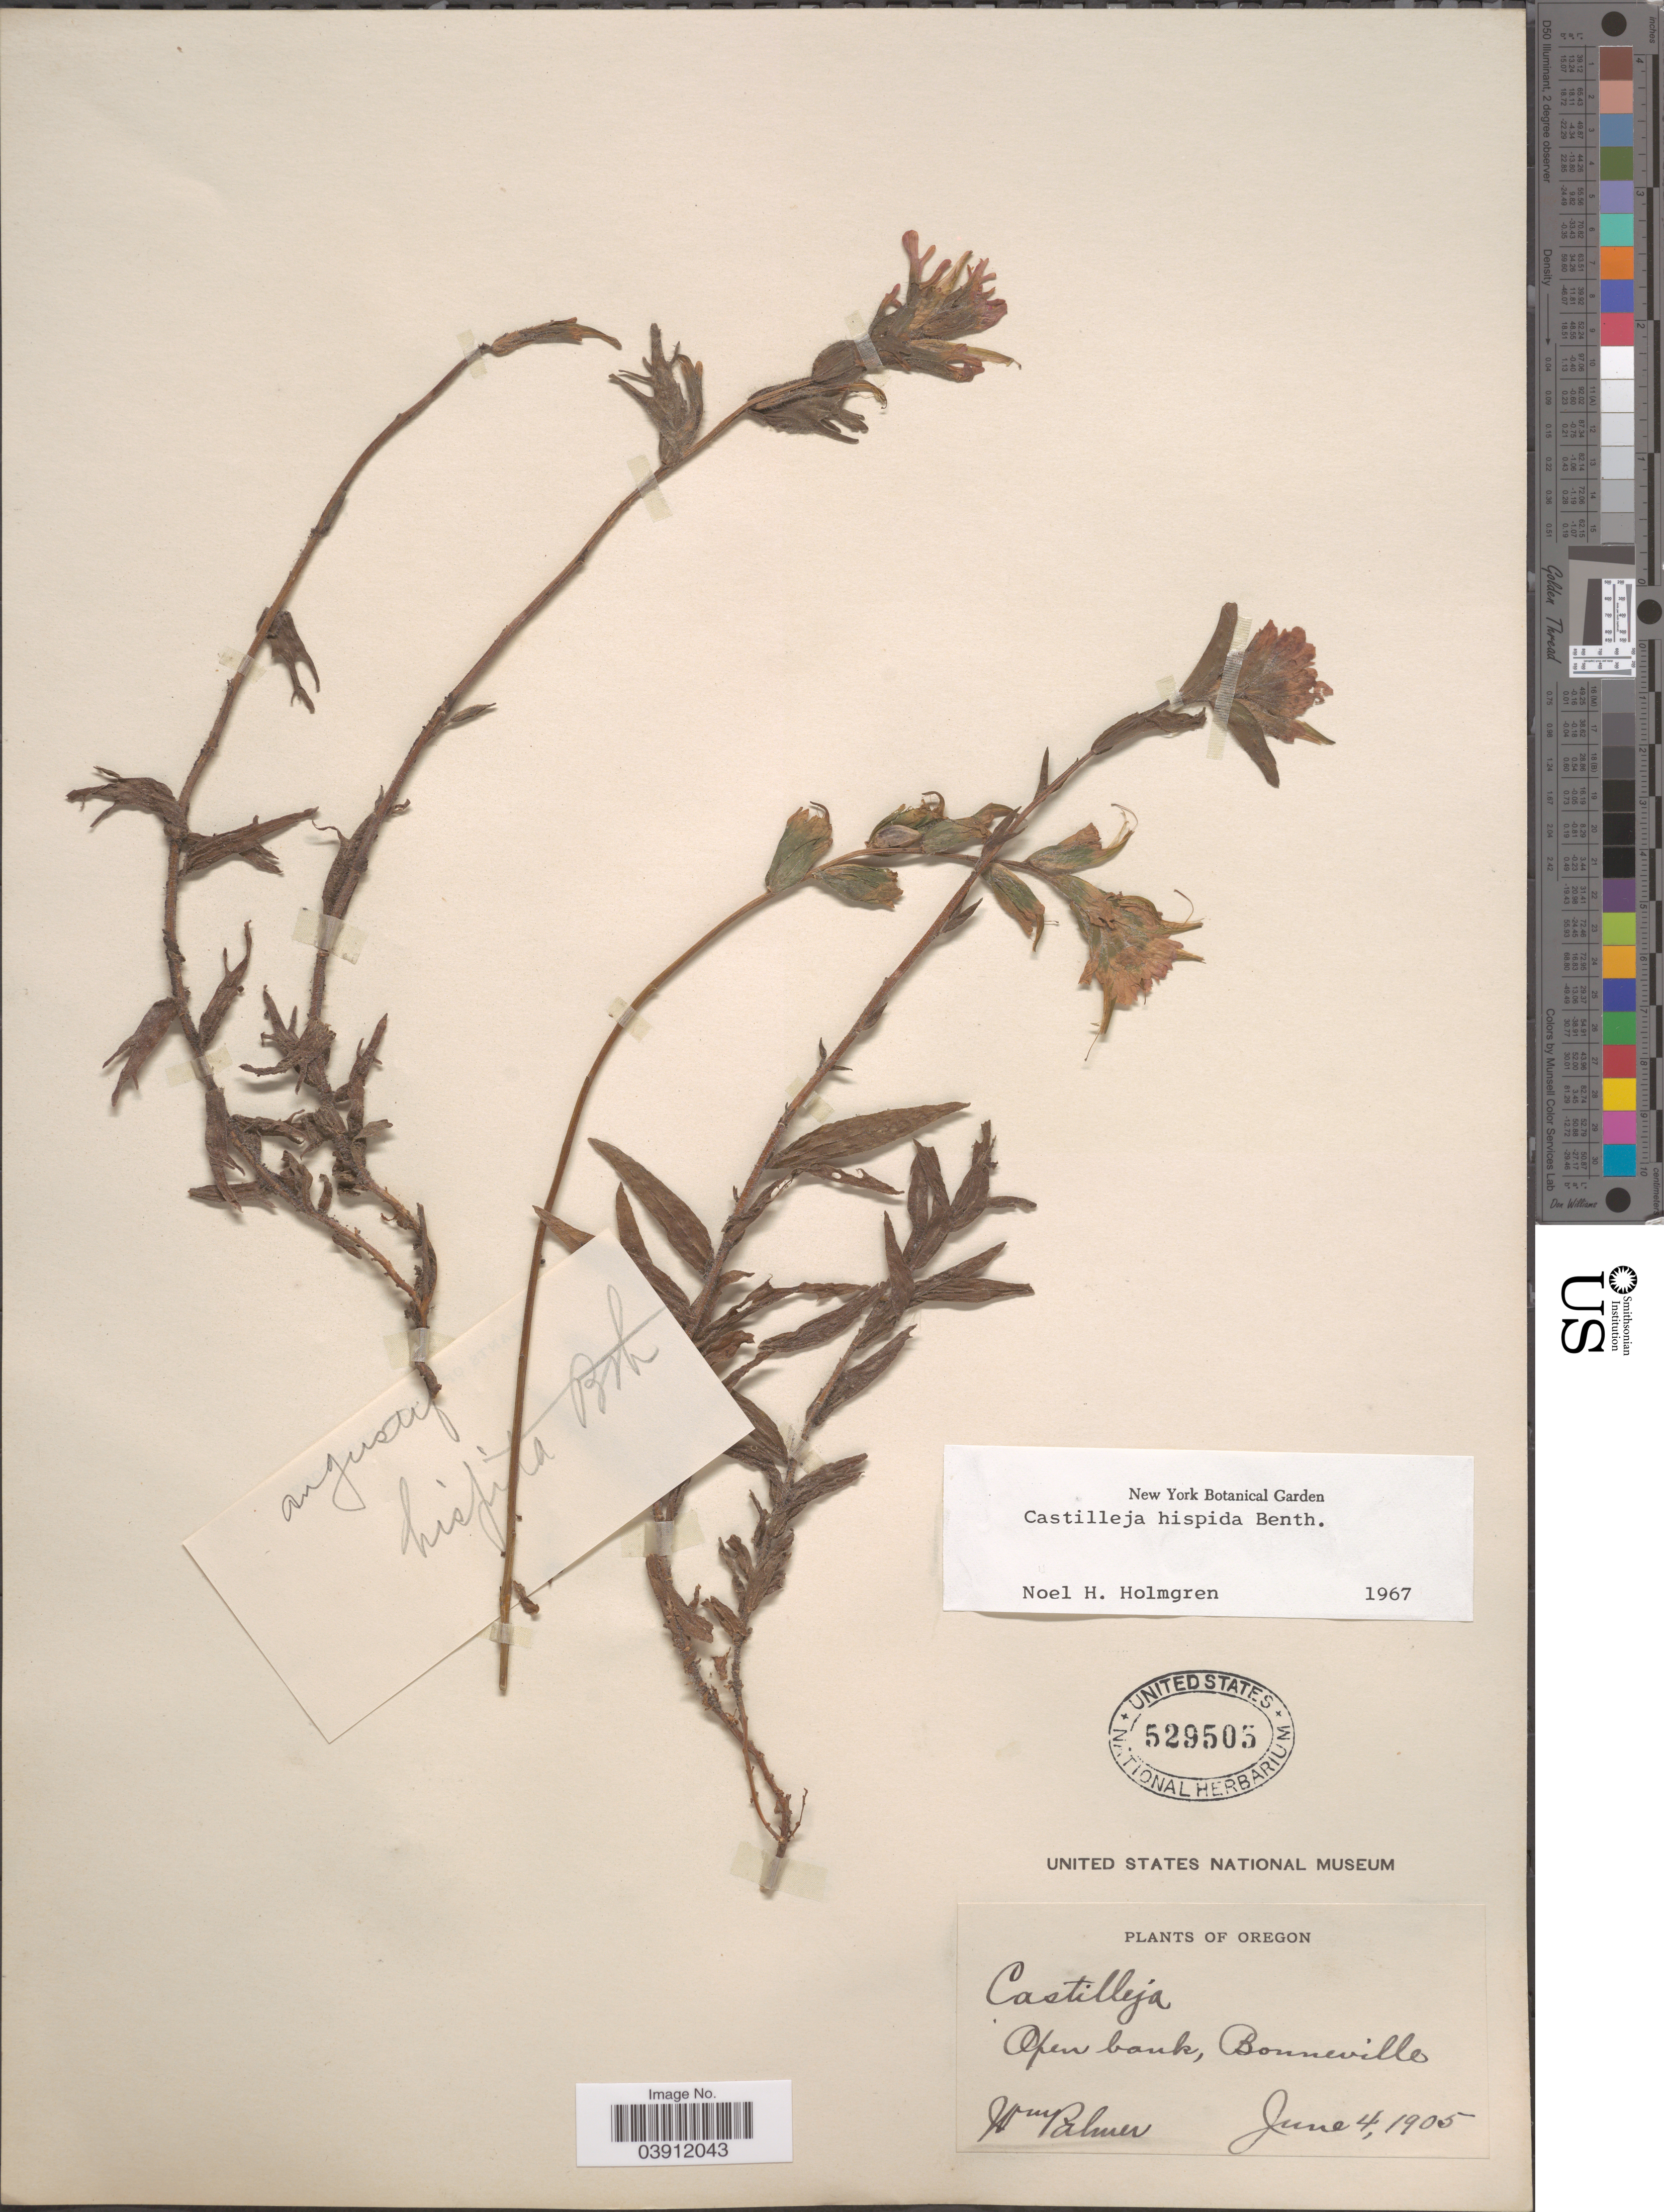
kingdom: Plantae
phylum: Tracheophyta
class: Magnoliopsida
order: Lamiales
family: Orobanchaceae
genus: Castilleja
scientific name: Castilleja hispida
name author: Benth. ex Hook.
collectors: W. Palmer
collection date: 1905-06-04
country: United States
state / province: Oregon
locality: Open bank, Bonneville.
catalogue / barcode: US 529505